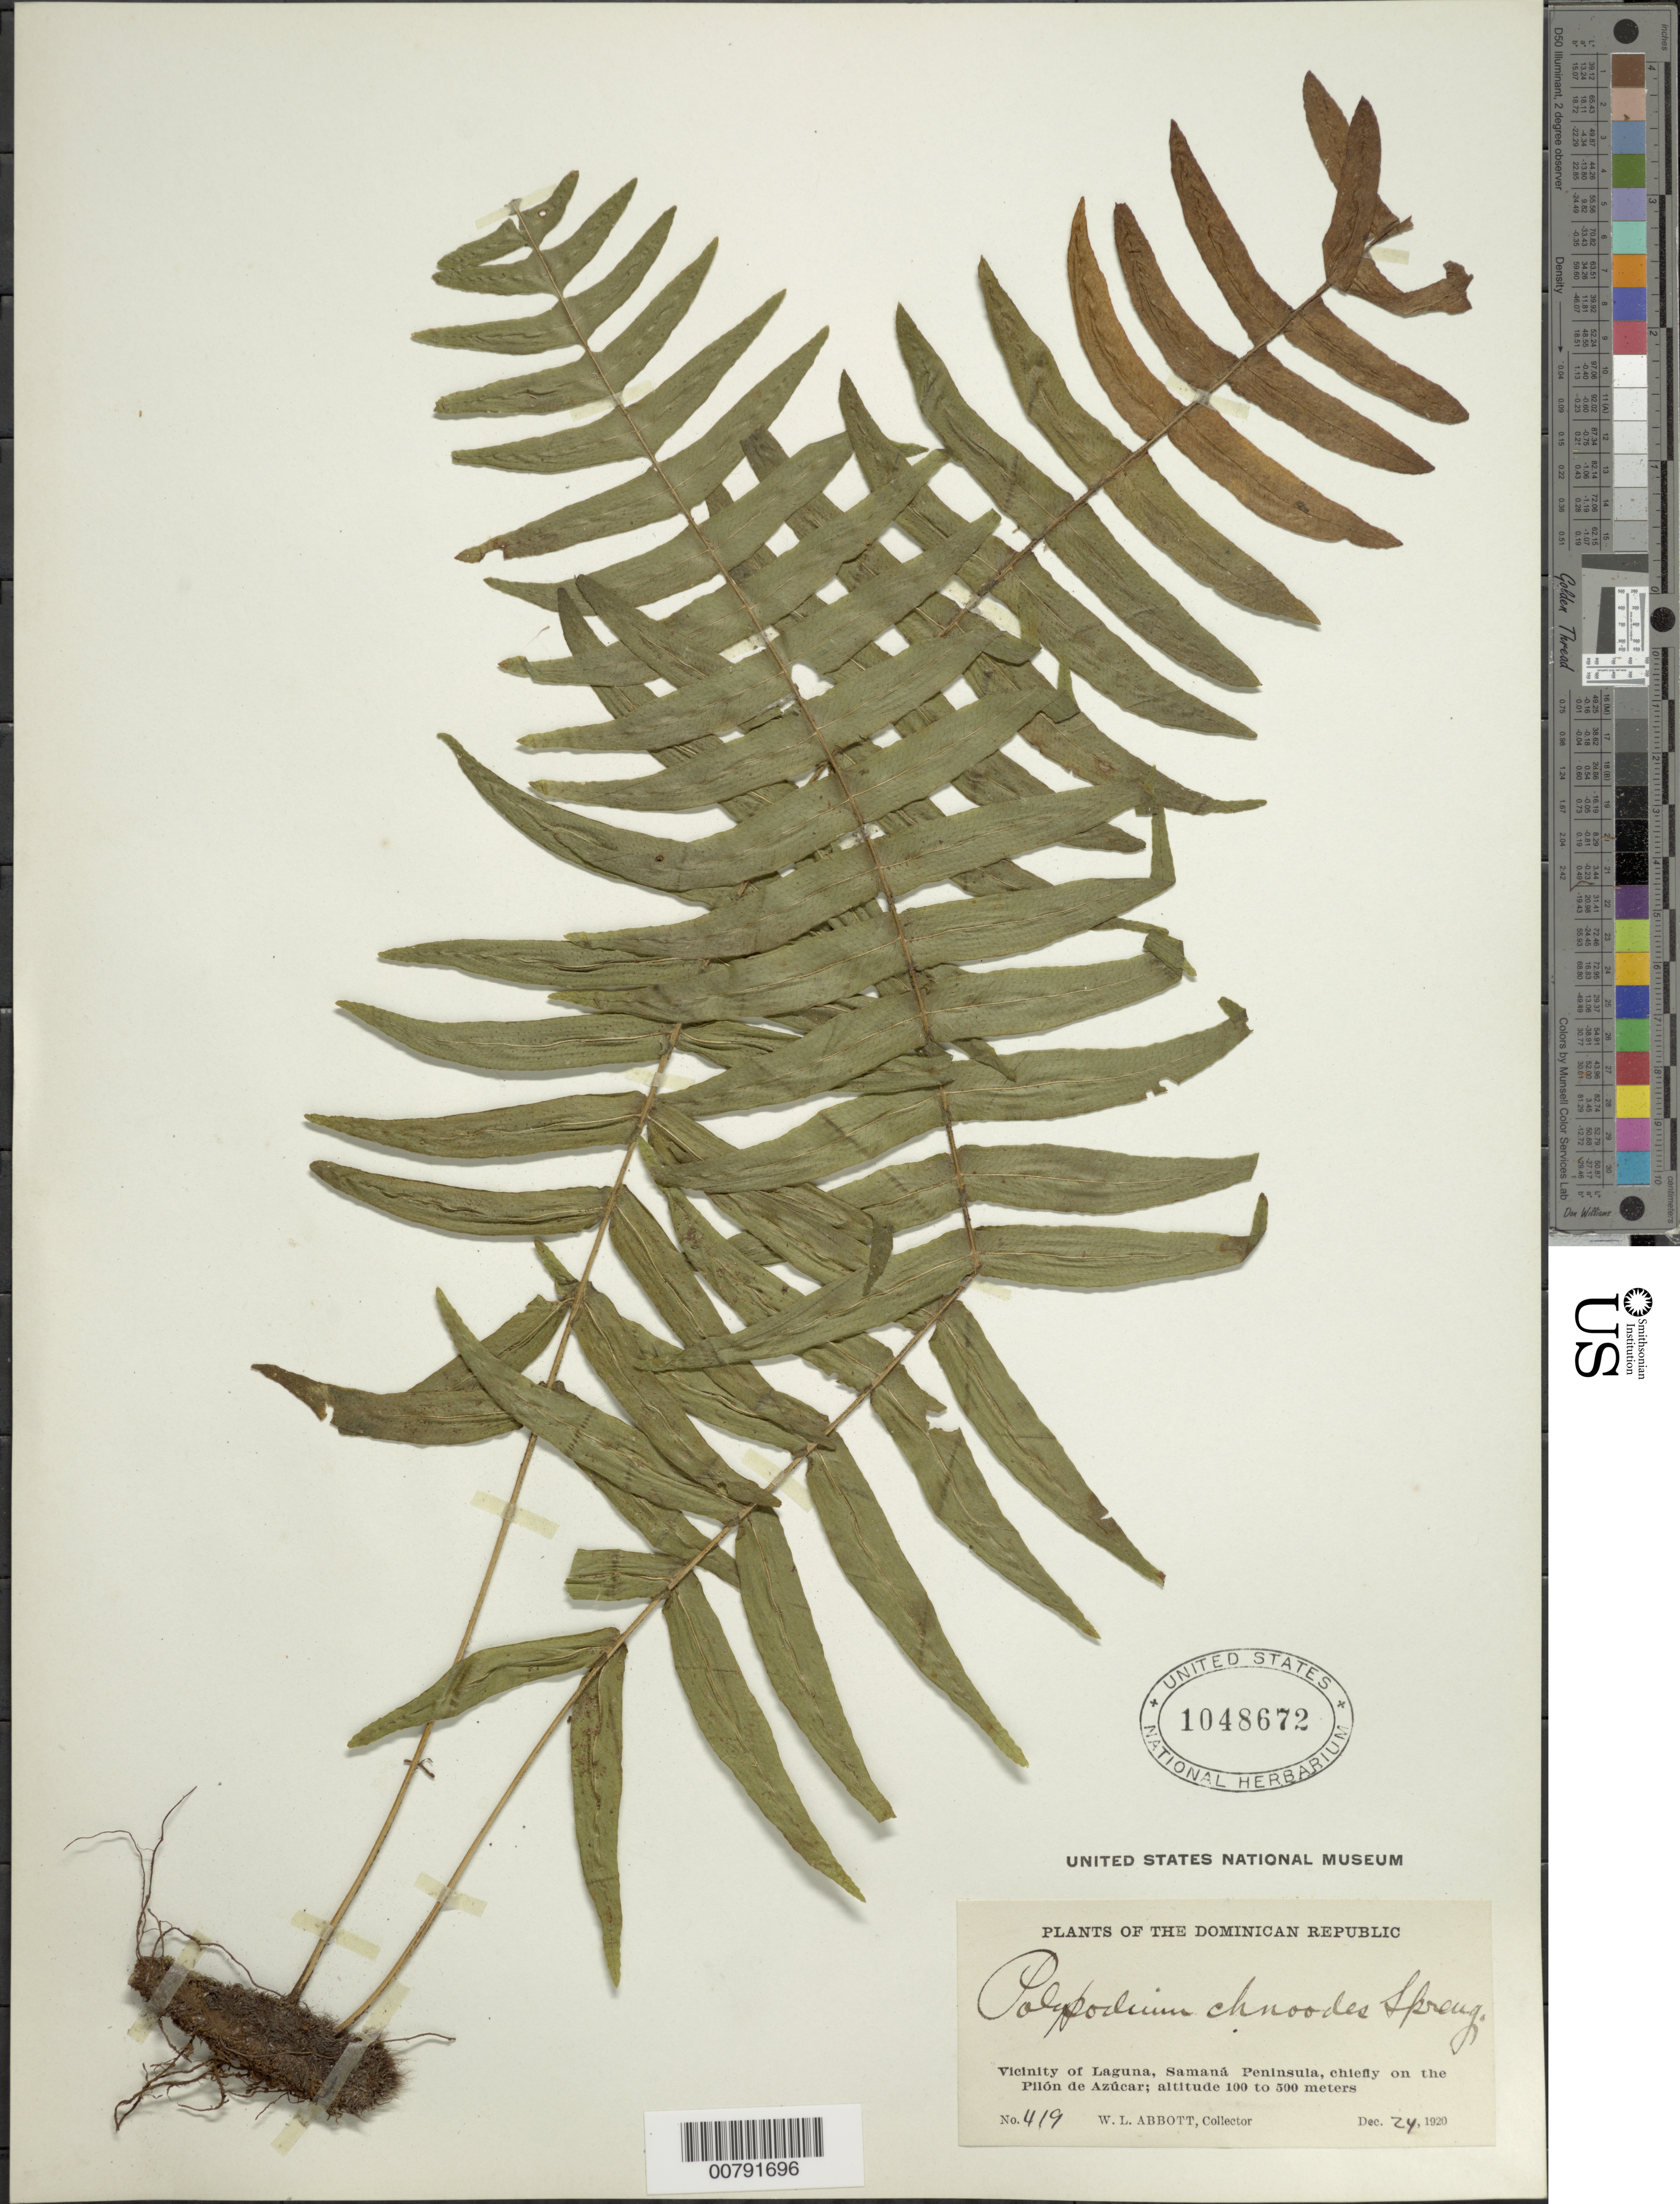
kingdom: Plantae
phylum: Tracheophyta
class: Polypodiopsida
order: Polypodiales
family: Polypodiaceae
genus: Serpocaulon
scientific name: Serpocaulon dissimile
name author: (L.) A.R. Sm.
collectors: W. L. Abbott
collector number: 419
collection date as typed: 24 Dec 1920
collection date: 1920-12-24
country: Dominican Republic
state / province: Samana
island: Hispaniola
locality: Laguna, Samaná Peninsula, chiefly on the Pilón de Azúcar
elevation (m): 100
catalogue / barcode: US 1048672